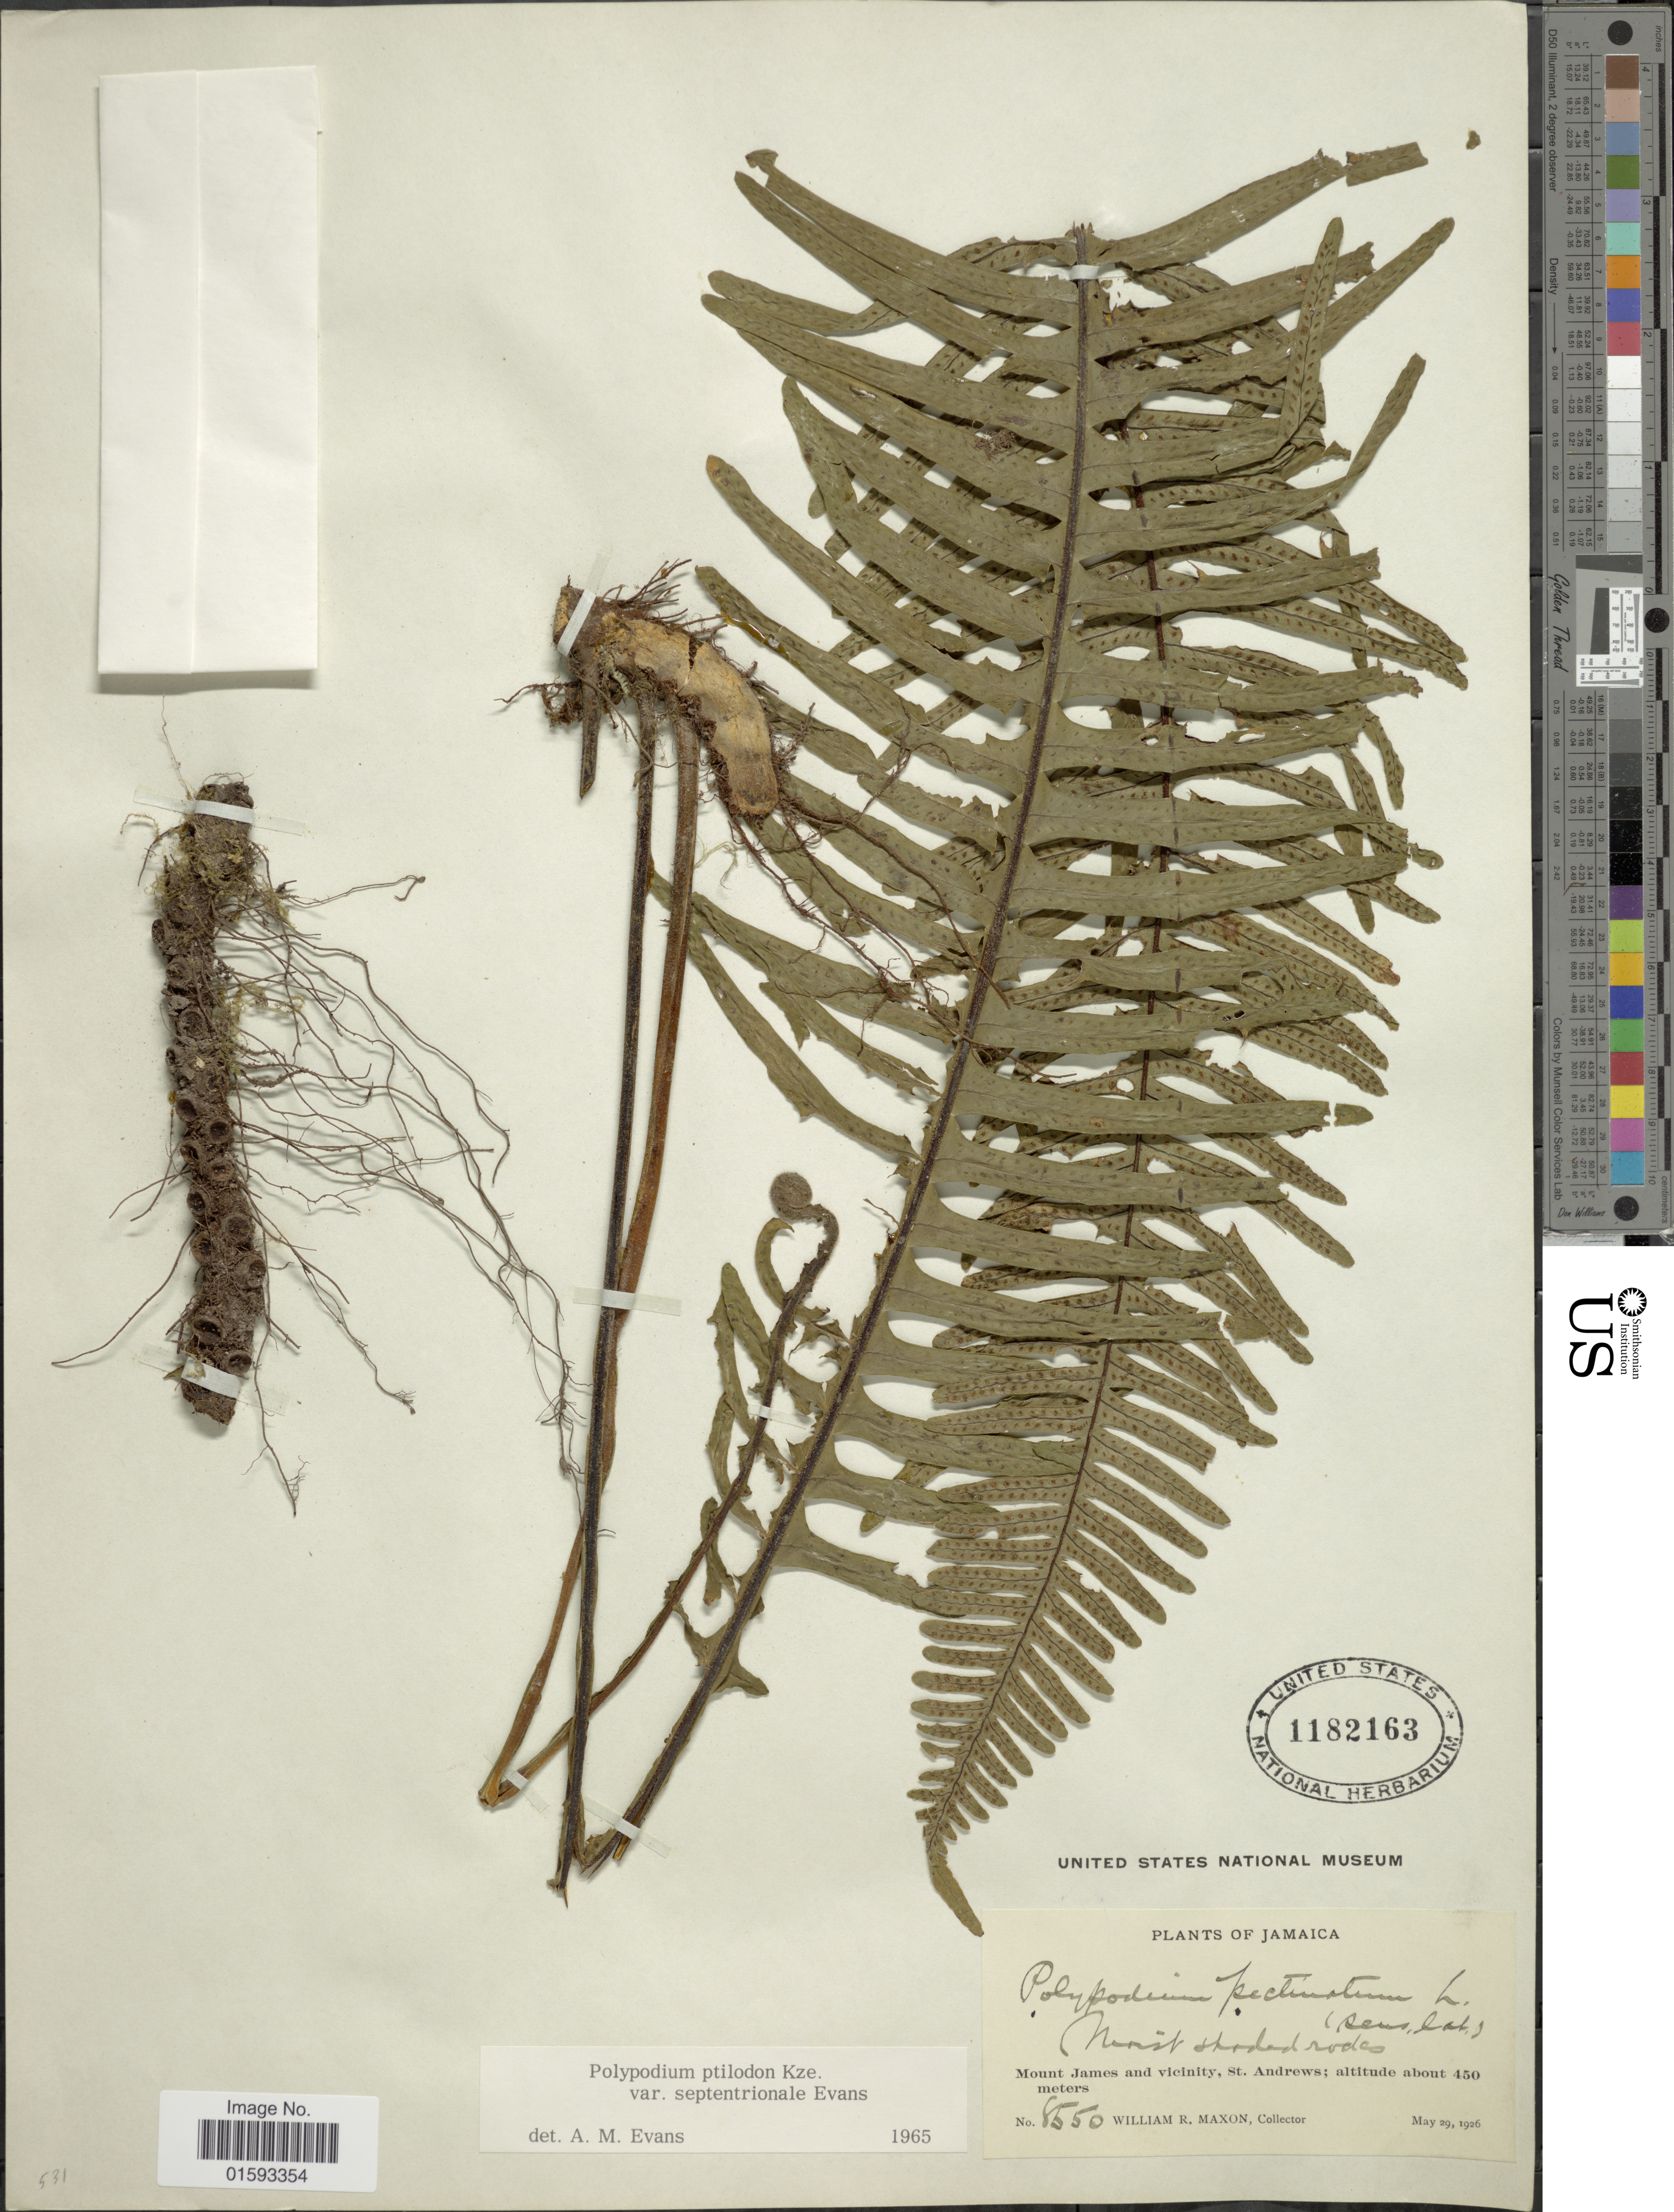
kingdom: Plantae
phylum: Tracheophyta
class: Polypodiopsida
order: Polypodiales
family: Polypodiaceae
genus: Pecluma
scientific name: Pecluma ptilodos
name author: (Kunze) Price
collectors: W. R. Maxon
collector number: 8550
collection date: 1926-05-29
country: Jamaica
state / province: Saint Andrew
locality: Mount James and Vicinity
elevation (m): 450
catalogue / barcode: US 1182163